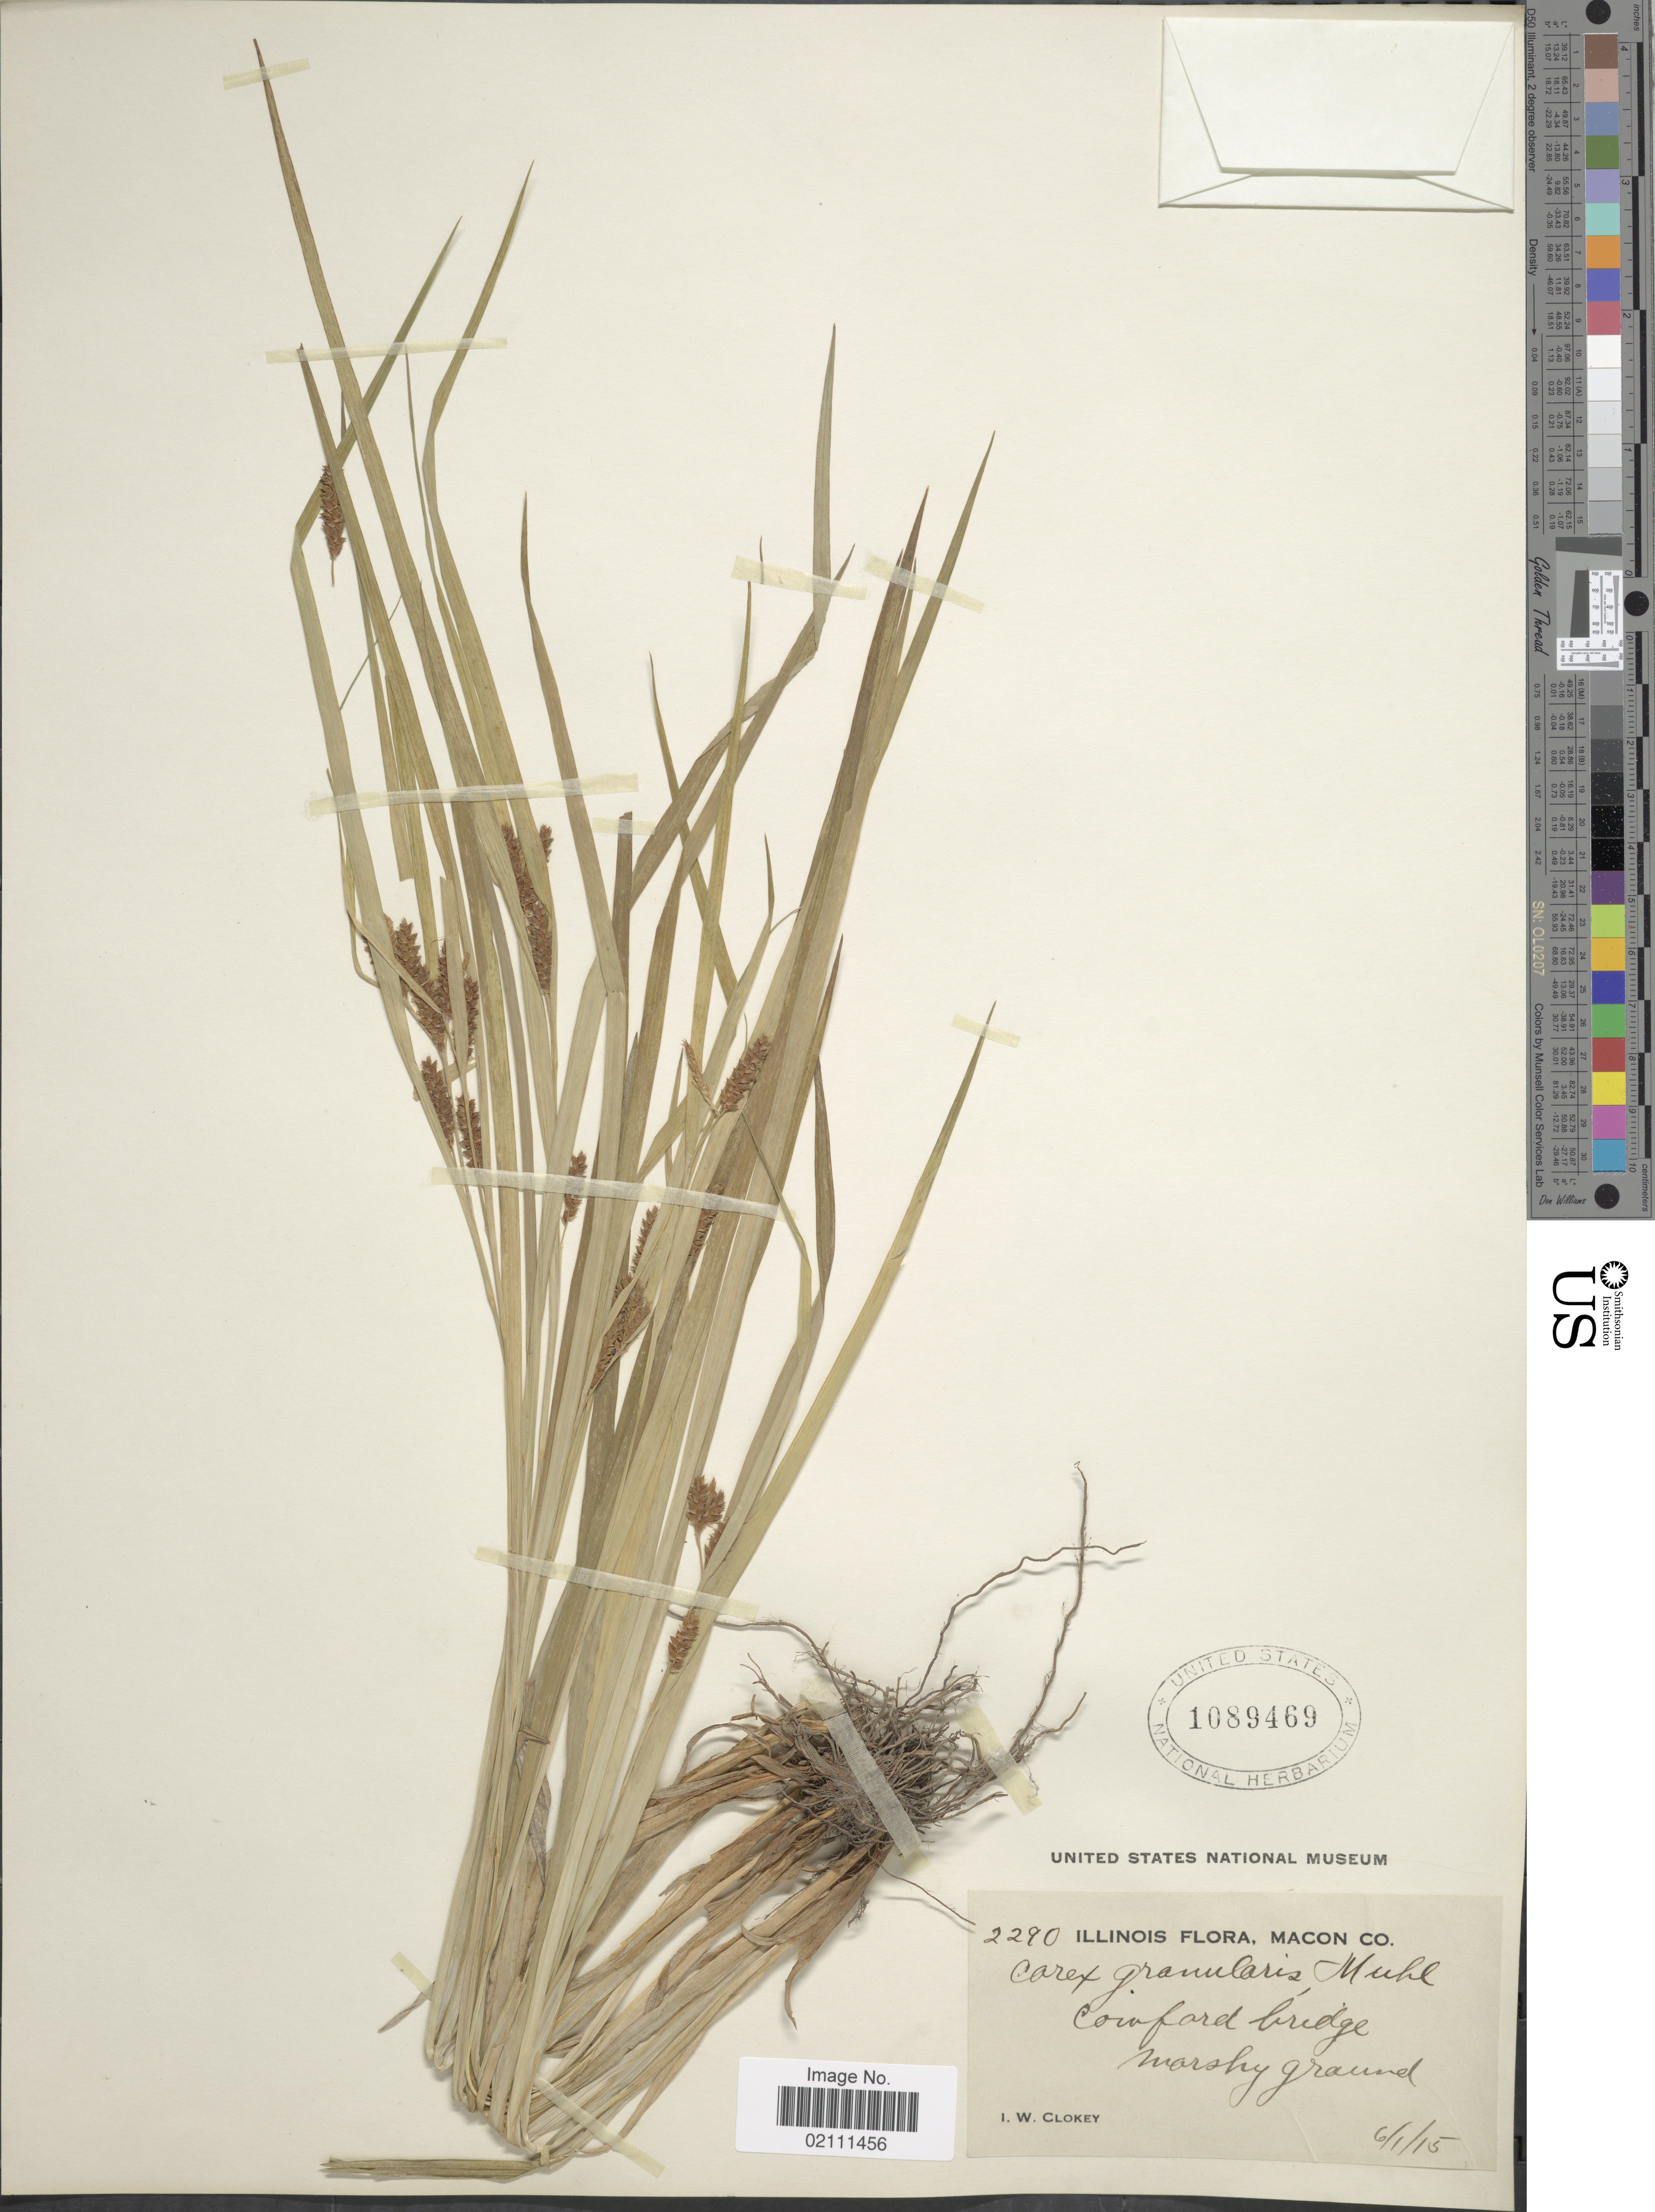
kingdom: Plantae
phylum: Tracheophyta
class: Liliopsida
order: Poales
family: Cyperaceae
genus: Carex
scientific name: Carex granularis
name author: Muhl. ex Willd.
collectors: I. W. Clokey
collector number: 2290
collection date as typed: Transcribed d/m/y: 1/6/15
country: United States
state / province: Illinois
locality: Macon Co., Cowford bridge, Marshy ground.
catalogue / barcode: US 1089469